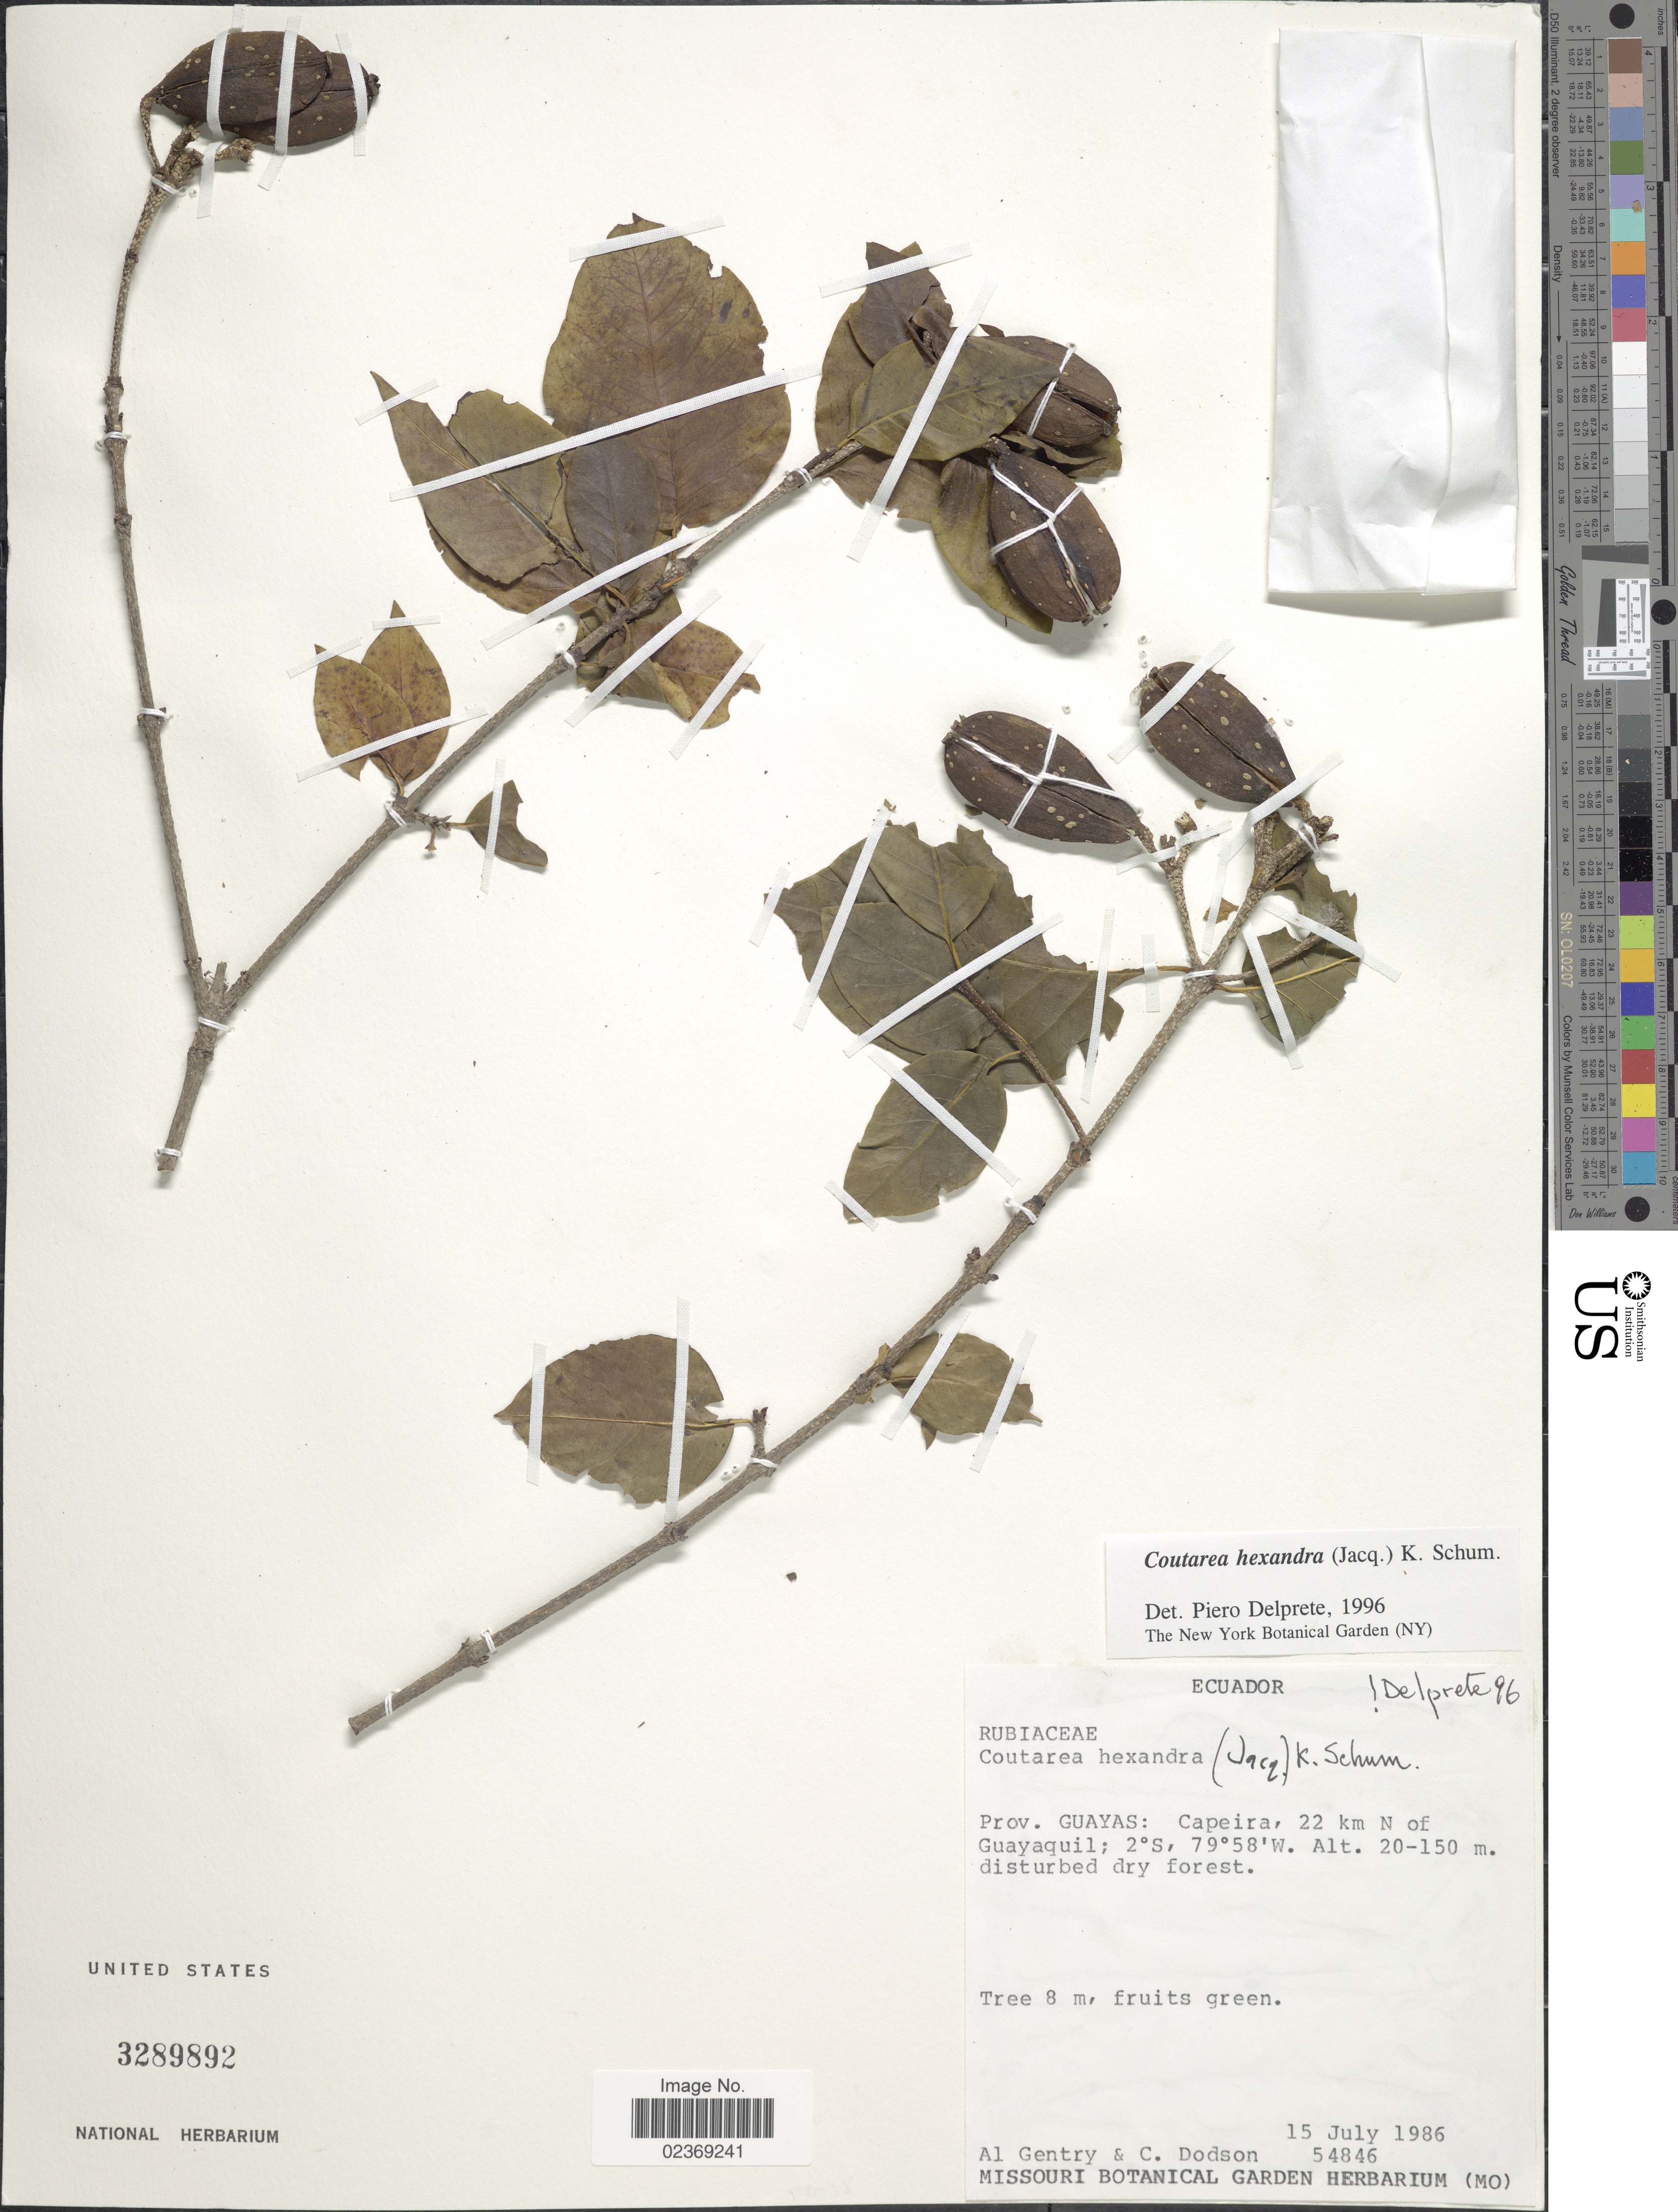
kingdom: Plantae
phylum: Tracheophyta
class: Magnoliopsida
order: Gentianales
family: Rubiaceae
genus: Coutarea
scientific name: Coutarea hexandra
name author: (Jacq.) K. Schum.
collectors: A. H. Gentry & C. Dodson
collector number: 54846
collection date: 1986-07-15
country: Ecuador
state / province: Guayas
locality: Prov. Guayas: Capeira, 22 km N of Guayaquil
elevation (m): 20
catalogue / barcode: US 3289892